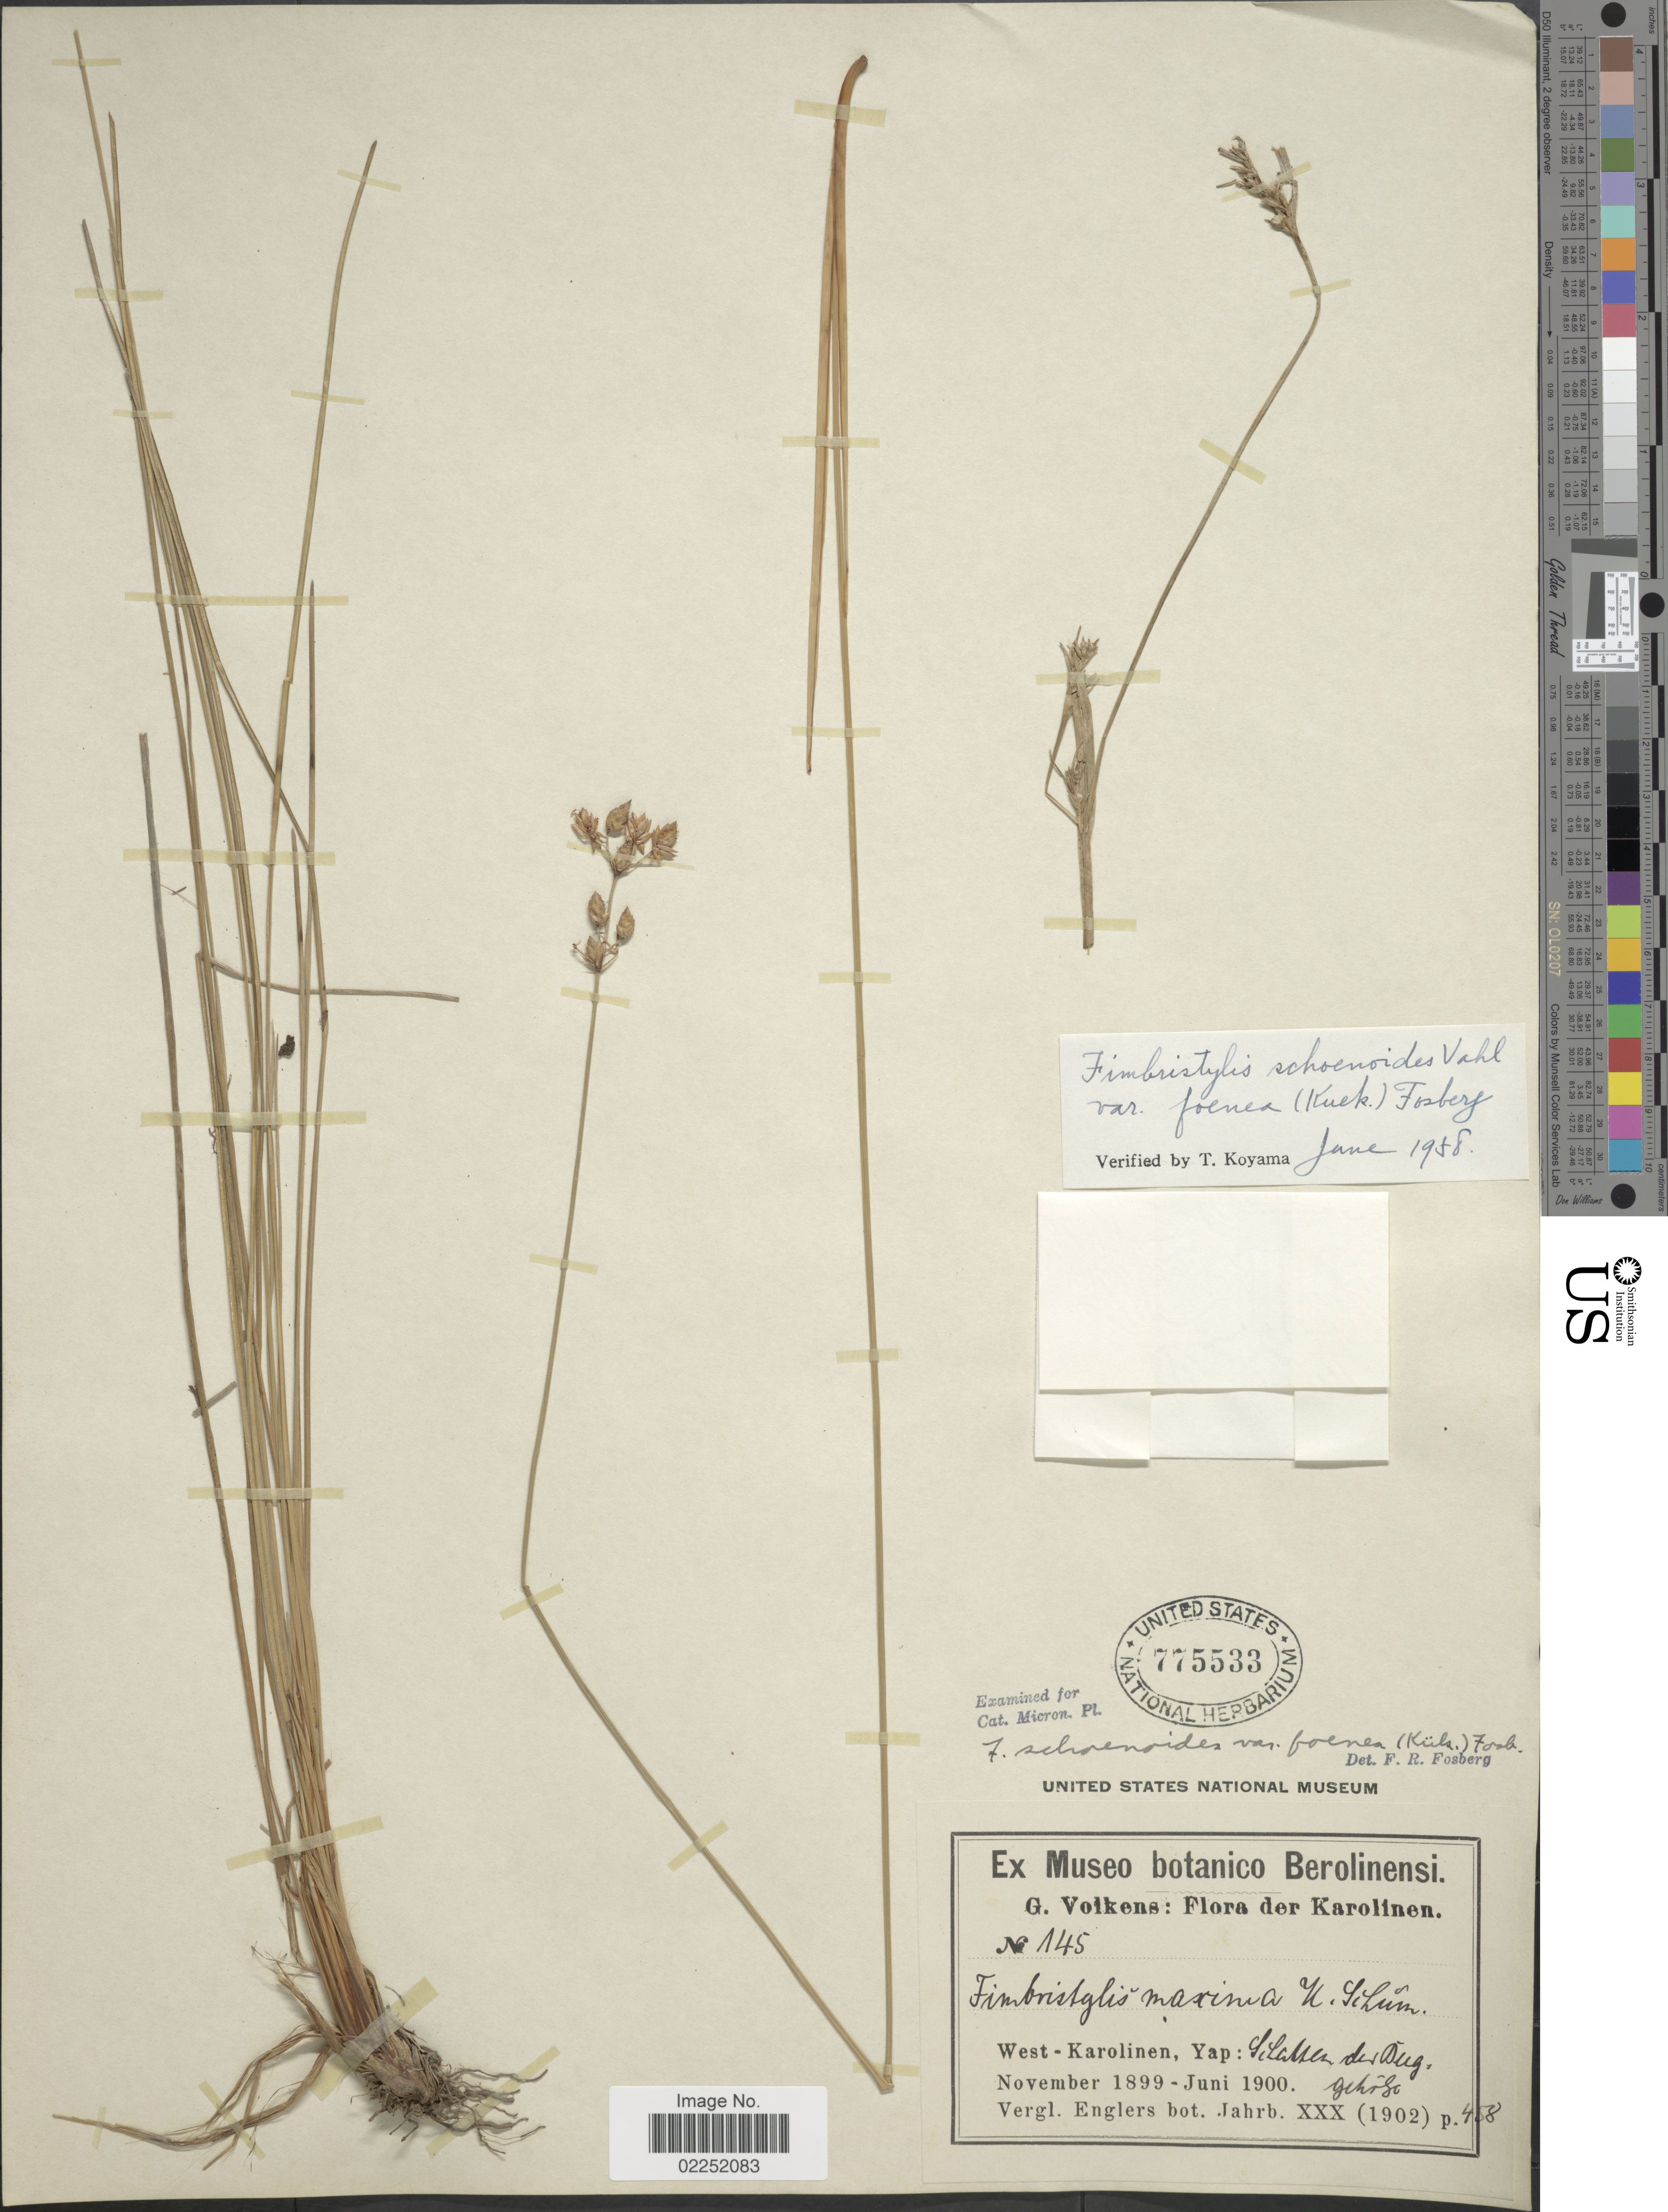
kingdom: Plantae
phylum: Tracheophyta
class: Liliopsida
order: Poales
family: Cyperaceae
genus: Fimbristylis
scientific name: Fimbristylis tristachya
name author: R. Br.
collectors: G. Volkens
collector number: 145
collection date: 1899-11/1900-06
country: Micronesia, Federated States of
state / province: Yap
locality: Karolinen, West-Karolinen: Silakles der Dug gebirge [interpreted]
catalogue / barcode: US 775533